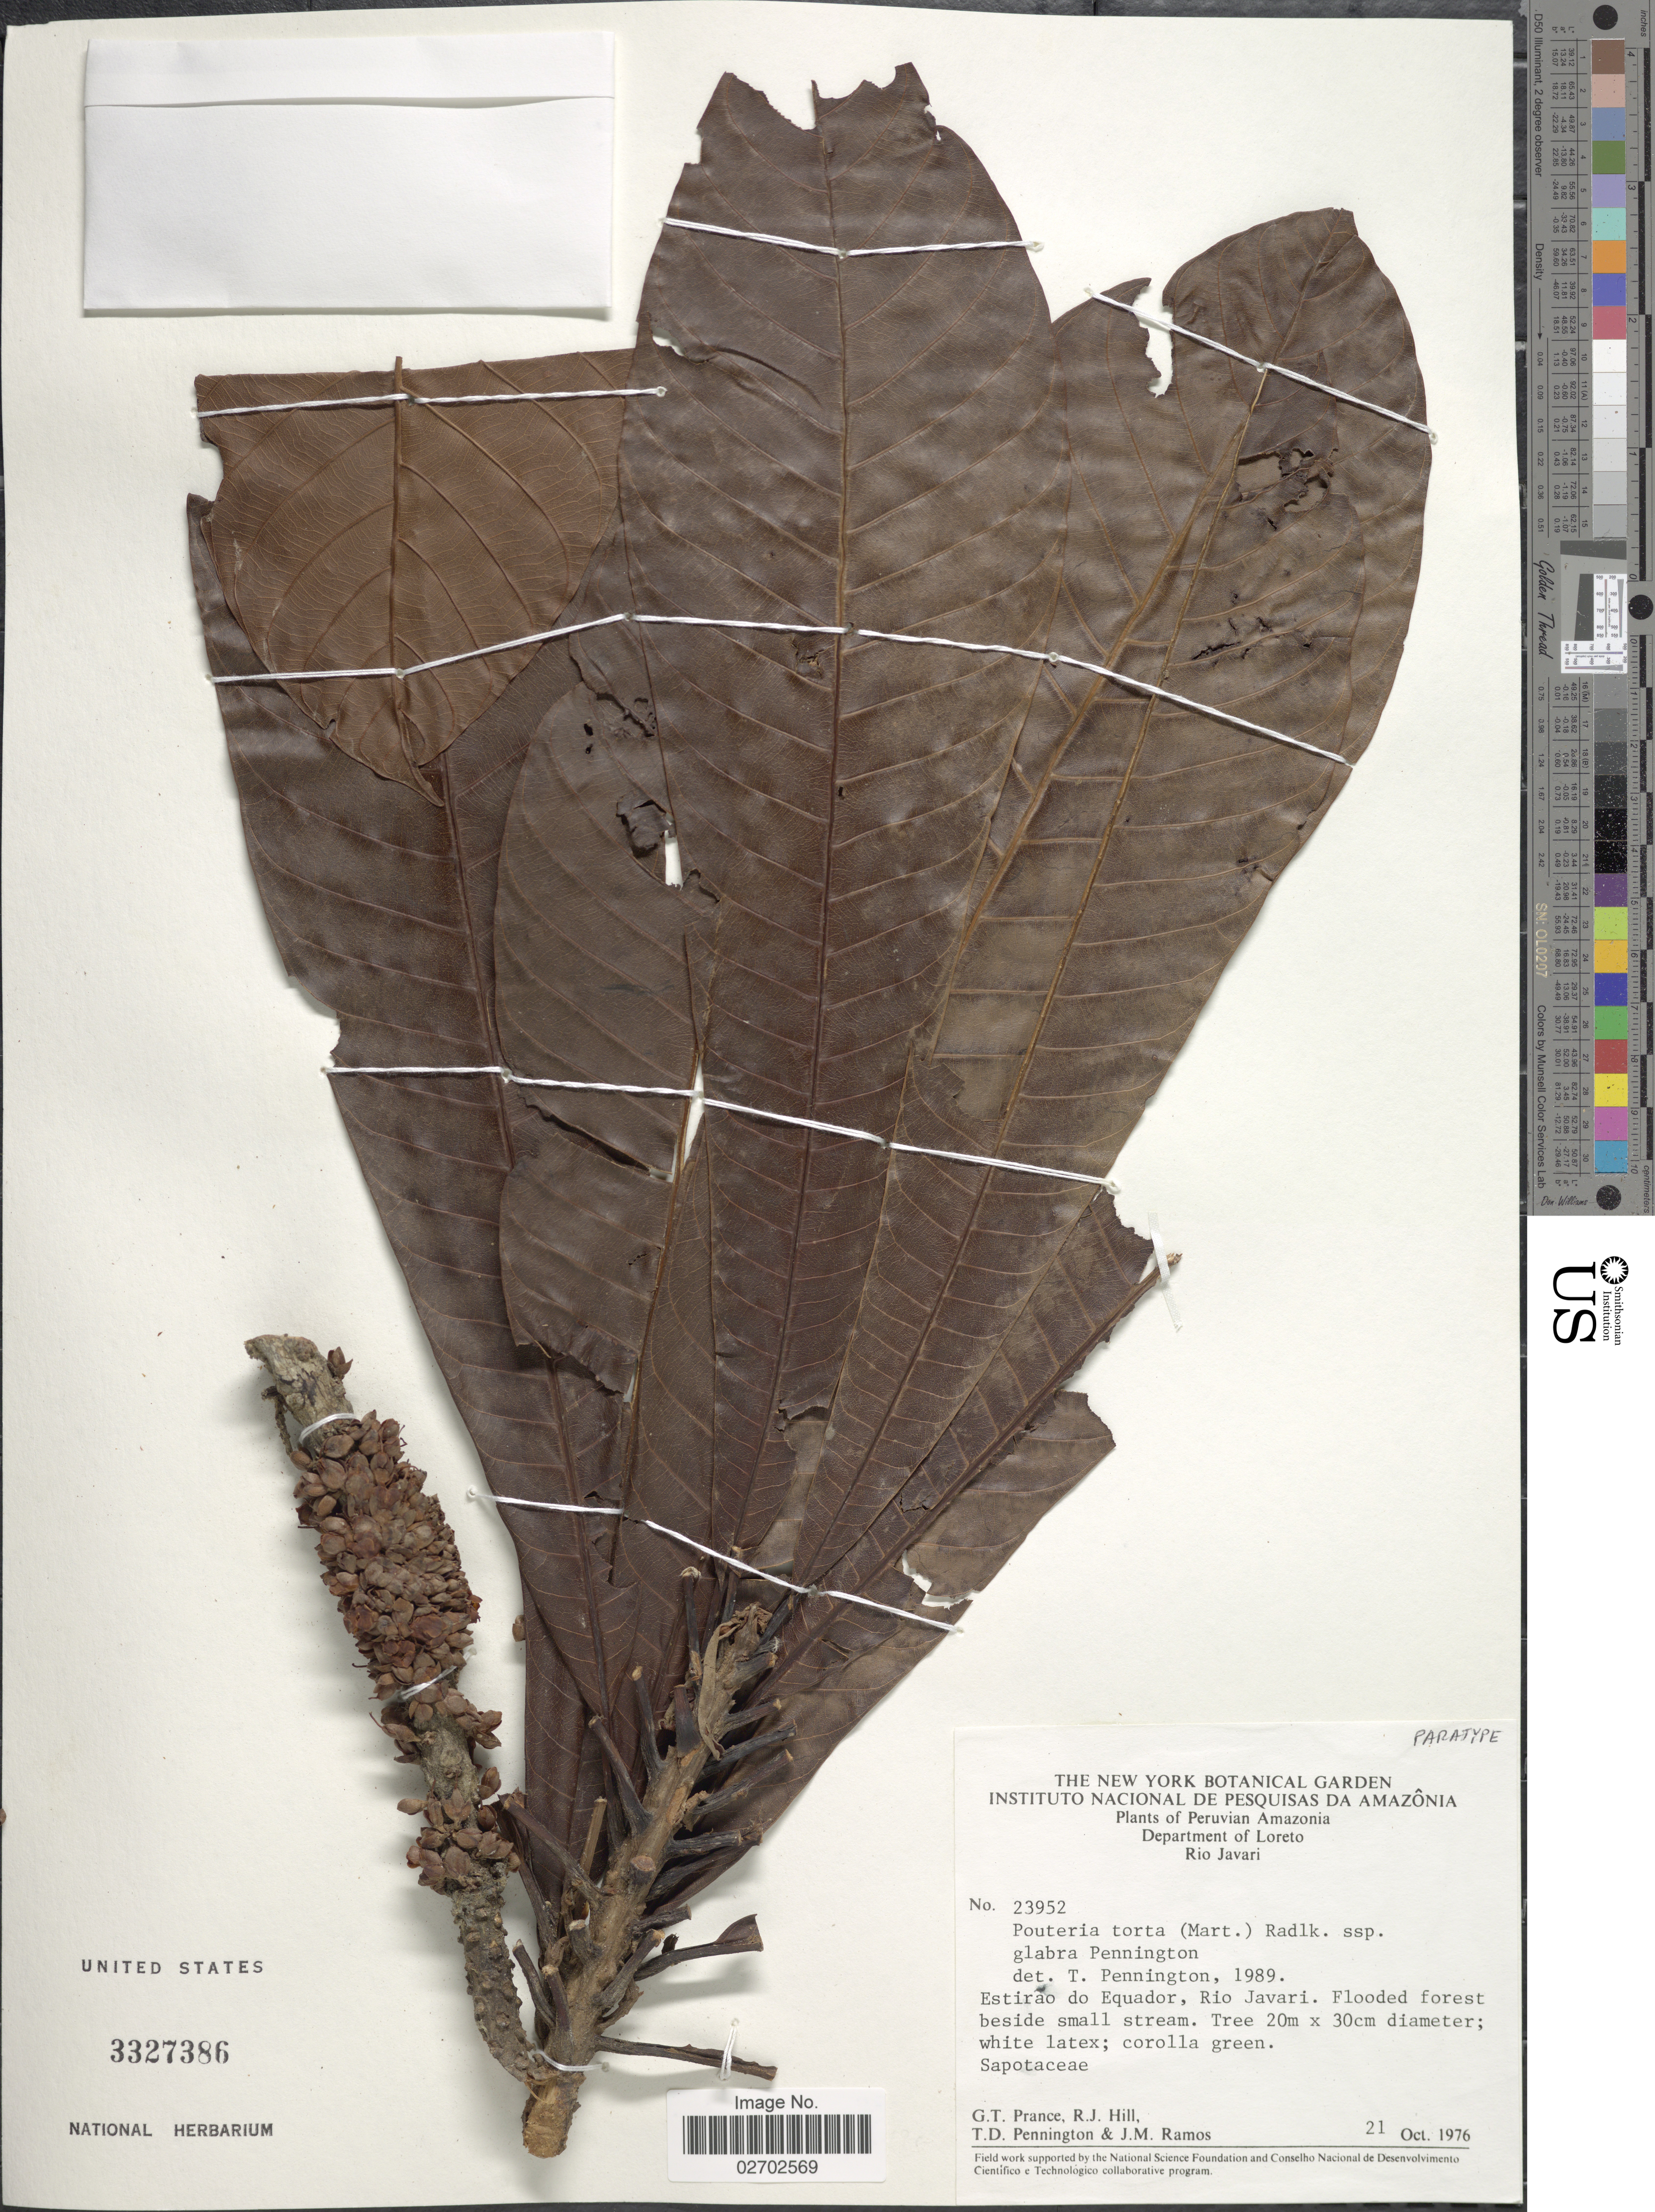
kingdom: Plantae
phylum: Tracheophyta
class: Magnoliopsida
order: Ericales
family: Sapotaceae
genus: Pouteria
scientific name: Pouteria torta subsp. glabra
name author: T.D. Penn.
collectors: G. T. Prance, R. J. Hill, T. D. Pennington & J. M. Ramos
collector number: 23952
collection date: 1976-10-21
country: Peru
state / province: Loreto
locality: Peruvian Amazonia. Department of Loreto. Rio Javari. Estirao do Equador, Rio Javari.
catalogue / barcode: US 3327386